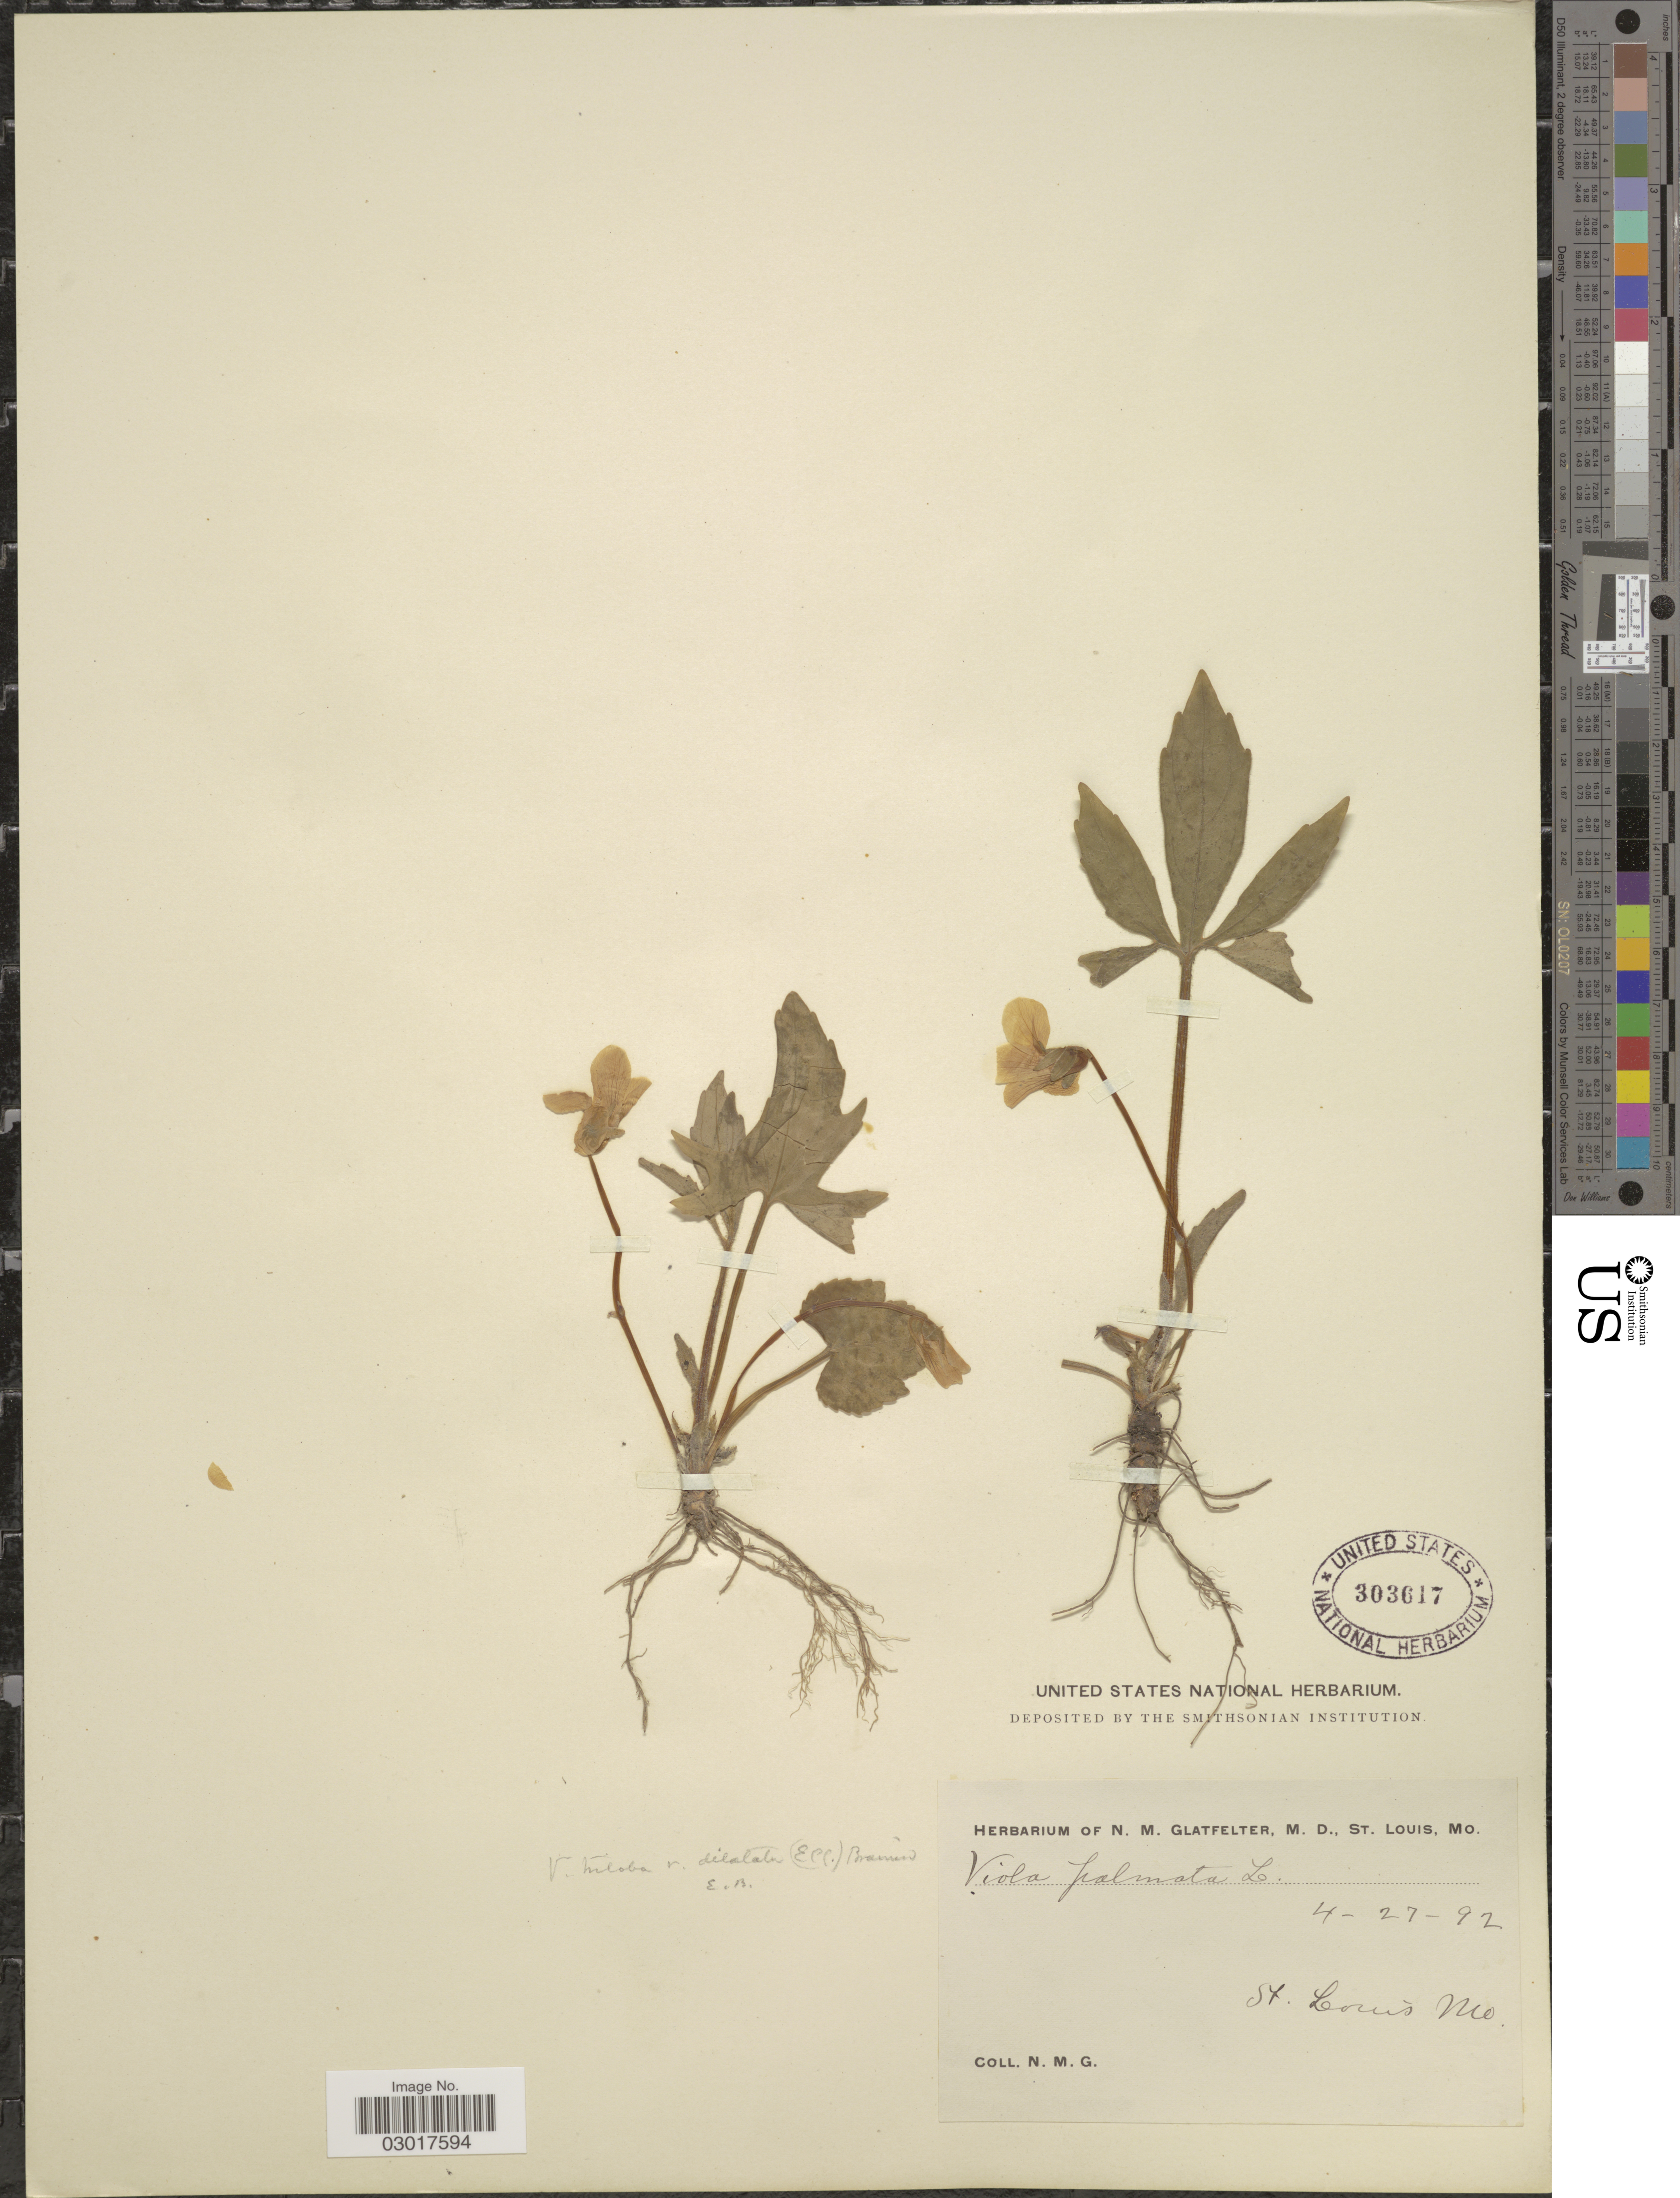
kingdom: Plantae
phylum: Tracheophyta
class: Magnoliopsida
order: Malpighiales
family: Violaceae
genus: Viola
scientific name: Viola triloba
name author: Schwein.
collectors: N. M. Glatfelter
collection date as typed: Transcribed d/m/y: 27/4/92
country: United States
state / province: Missouri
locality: St. Louis.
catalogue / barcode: US 303617